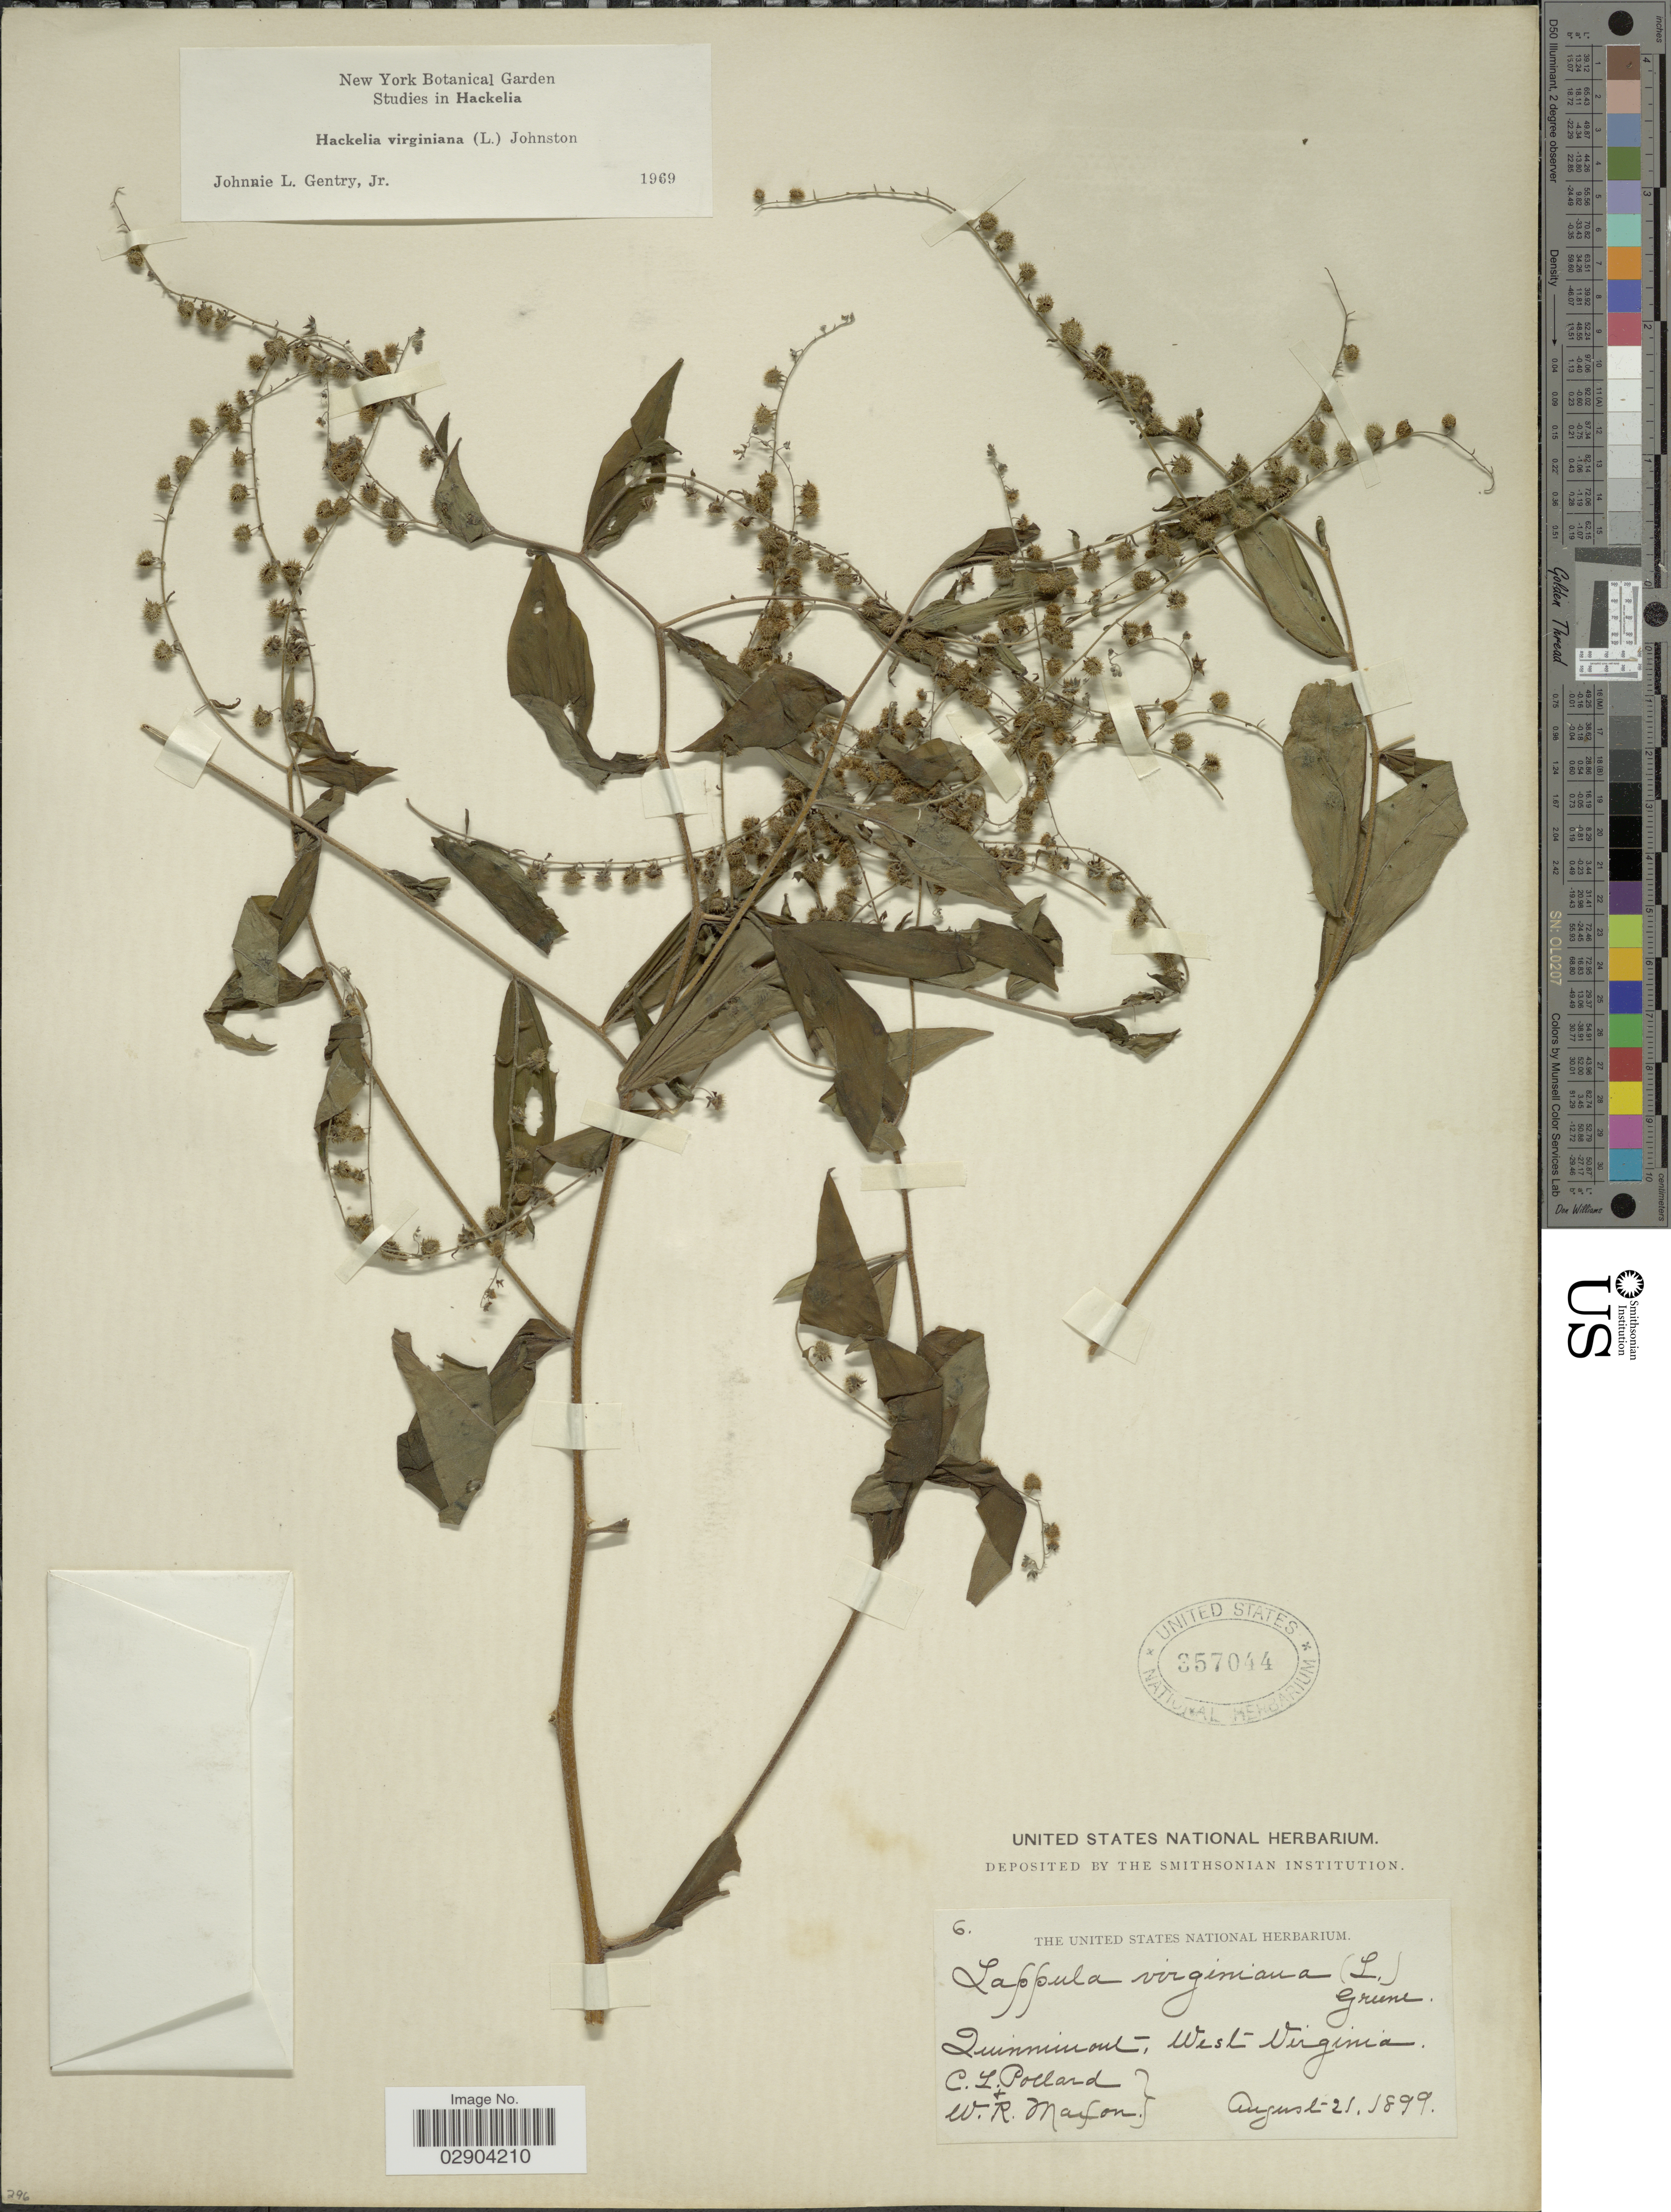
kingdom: Plantae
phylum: Tracheophyta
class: Magnoliopsida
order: Boraginales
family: Boraginaceae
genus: Hackelia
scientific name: Hackelia virginiana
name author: (L.) I.M. Johnst.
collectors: C. L. Pollard & W. R. Maxon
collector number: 6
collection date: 1899-08-21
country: United States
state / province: West Virginia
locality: Quinnimont.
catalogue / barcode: US 357044